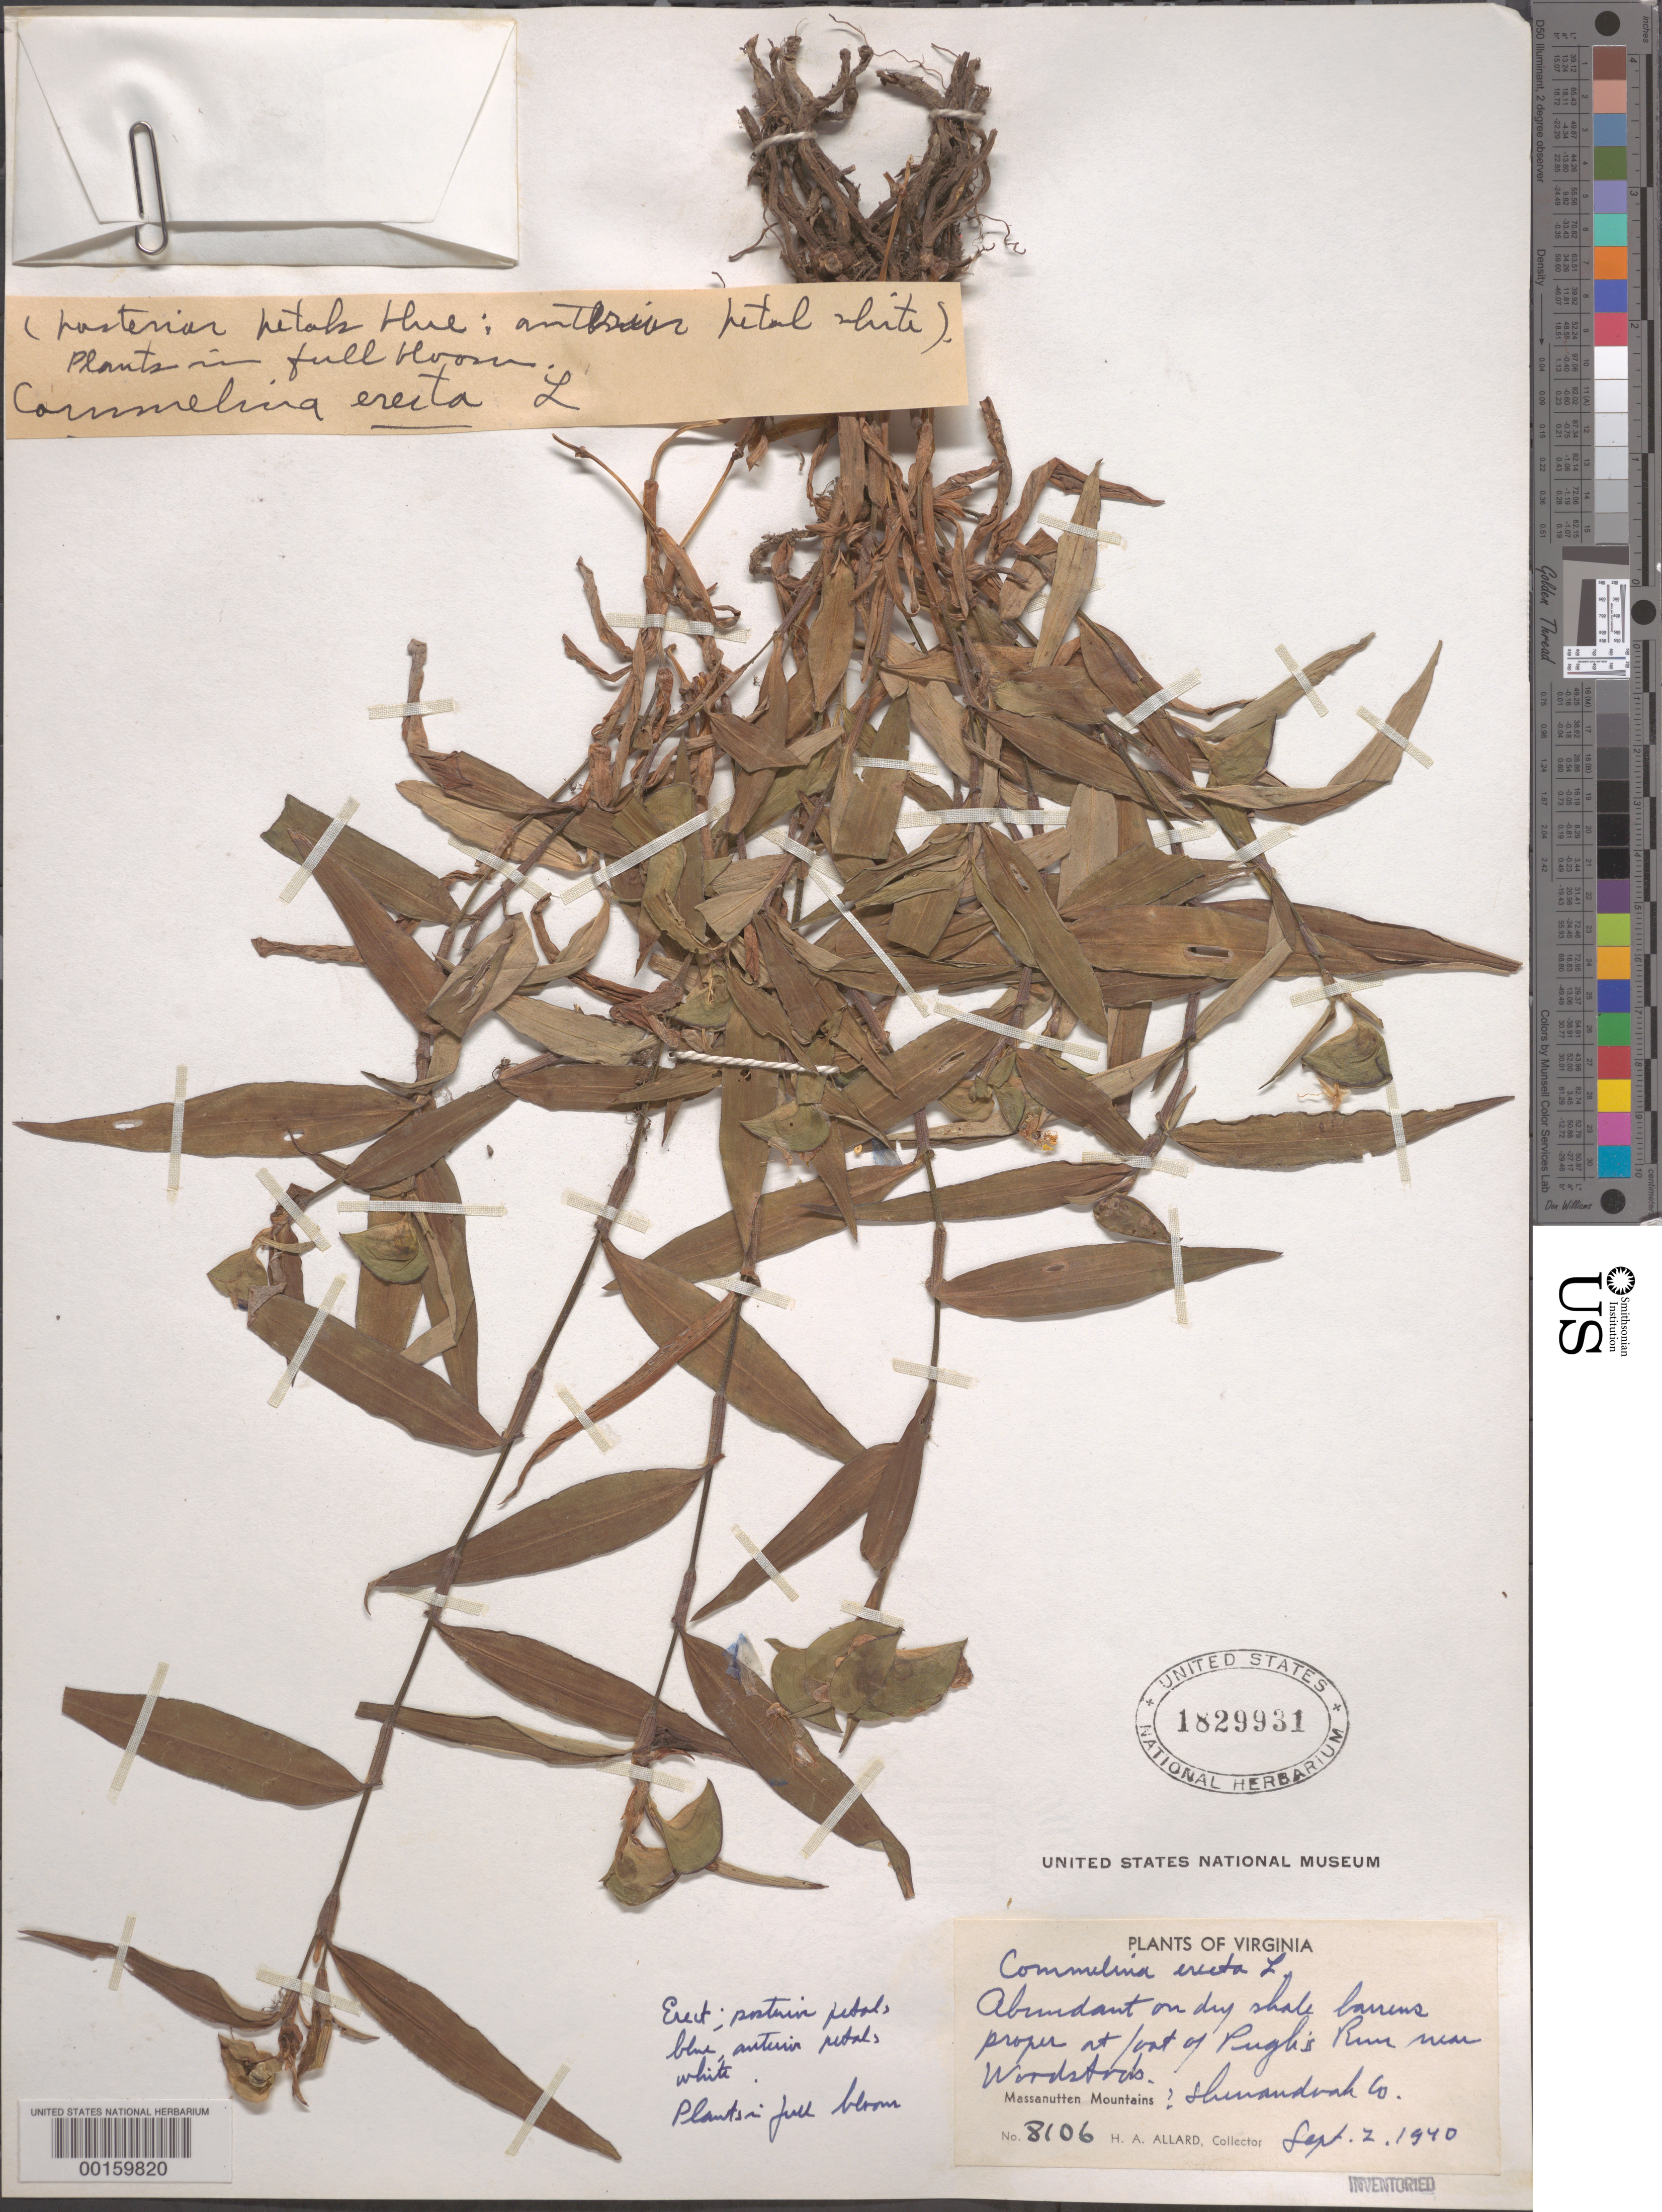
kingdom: Plantae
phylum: Tracheophyta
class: Liliopsida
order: Commelinales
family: Commelinaceae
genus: Commelina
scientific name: Commelina erecta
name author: L.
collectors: H. A. Allard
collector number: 8106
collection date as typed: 02 Sep 1940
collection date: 1940-09-02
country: United States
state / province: Virginia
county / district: Shenandoah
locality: Foot of pugh's run, n of woodstock massanutten mts.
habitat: Dry shale barrens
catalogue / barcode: US 1829931